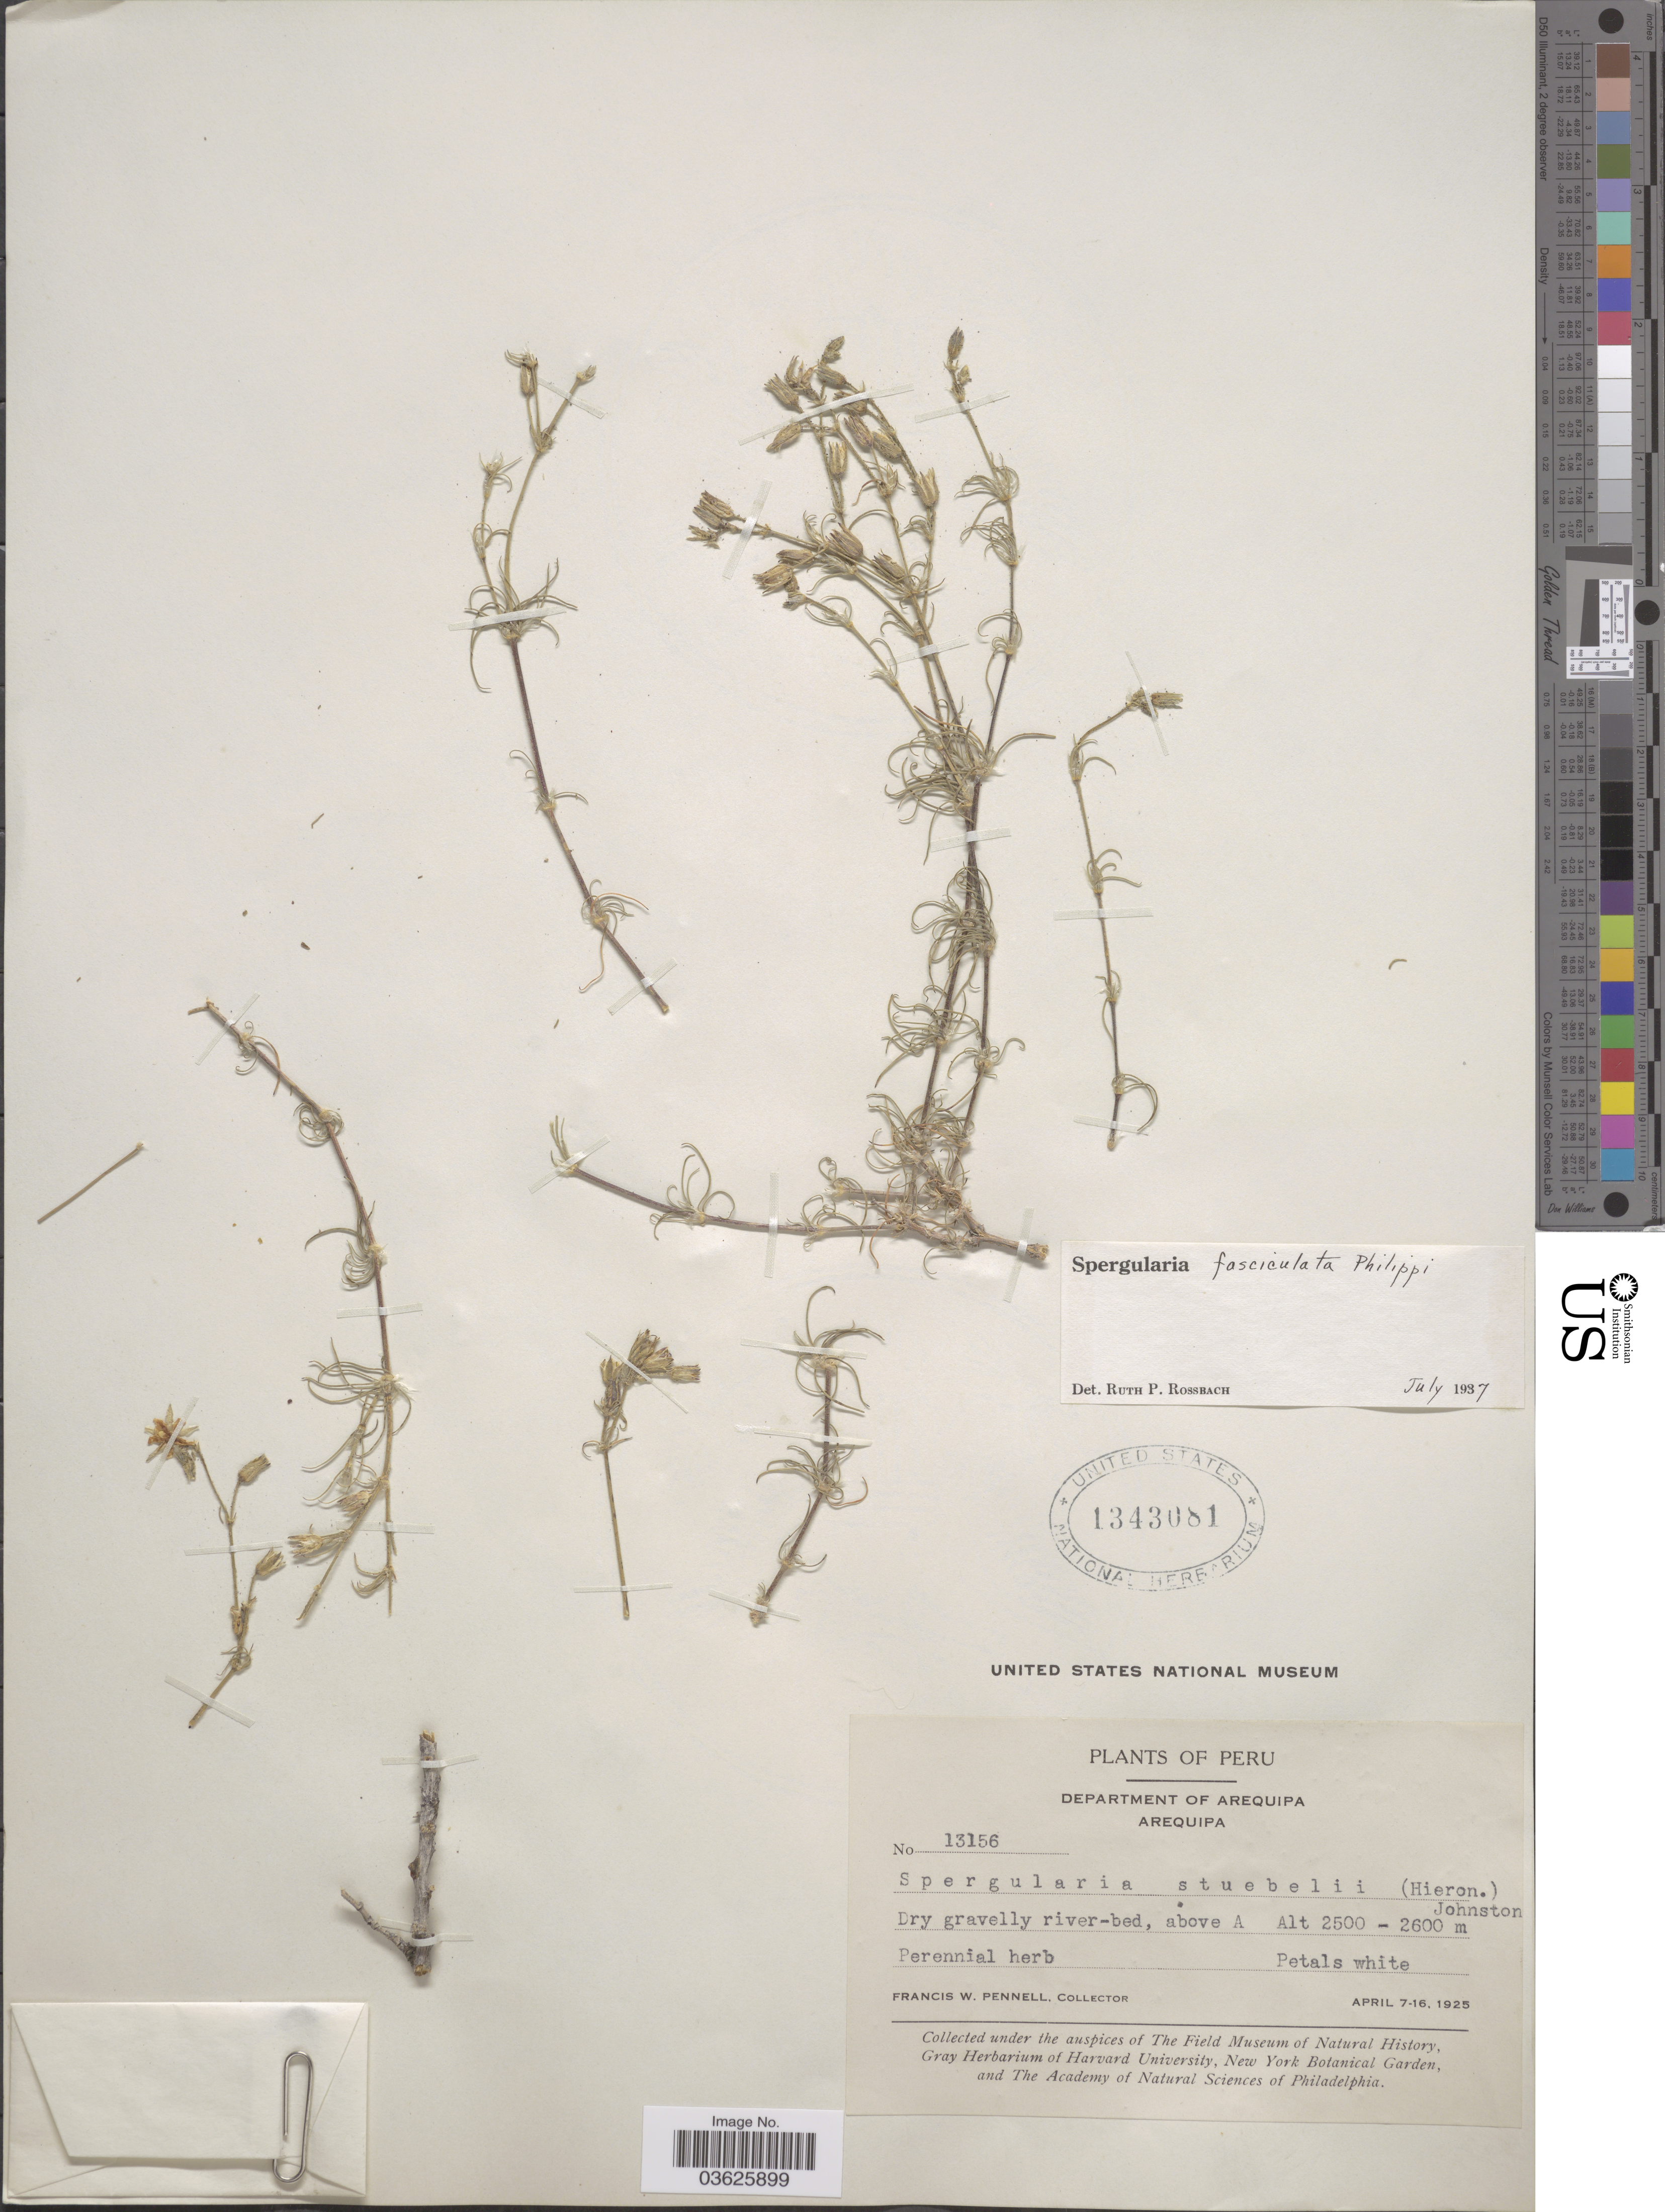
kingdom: Plantae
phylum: Tracheophyta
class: Magnoliopsida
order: Caryophyllales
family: Caryophyllaceae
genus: Spergularia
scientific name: Spergularia fasciculata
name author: Phil.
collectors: F. W. Pennell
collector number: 13156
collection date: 1925-04-07/1925-04-16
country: Peru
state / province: Arequipa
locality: Department of Arequipa. Above A.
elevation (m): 2500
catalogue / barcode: US 1343081